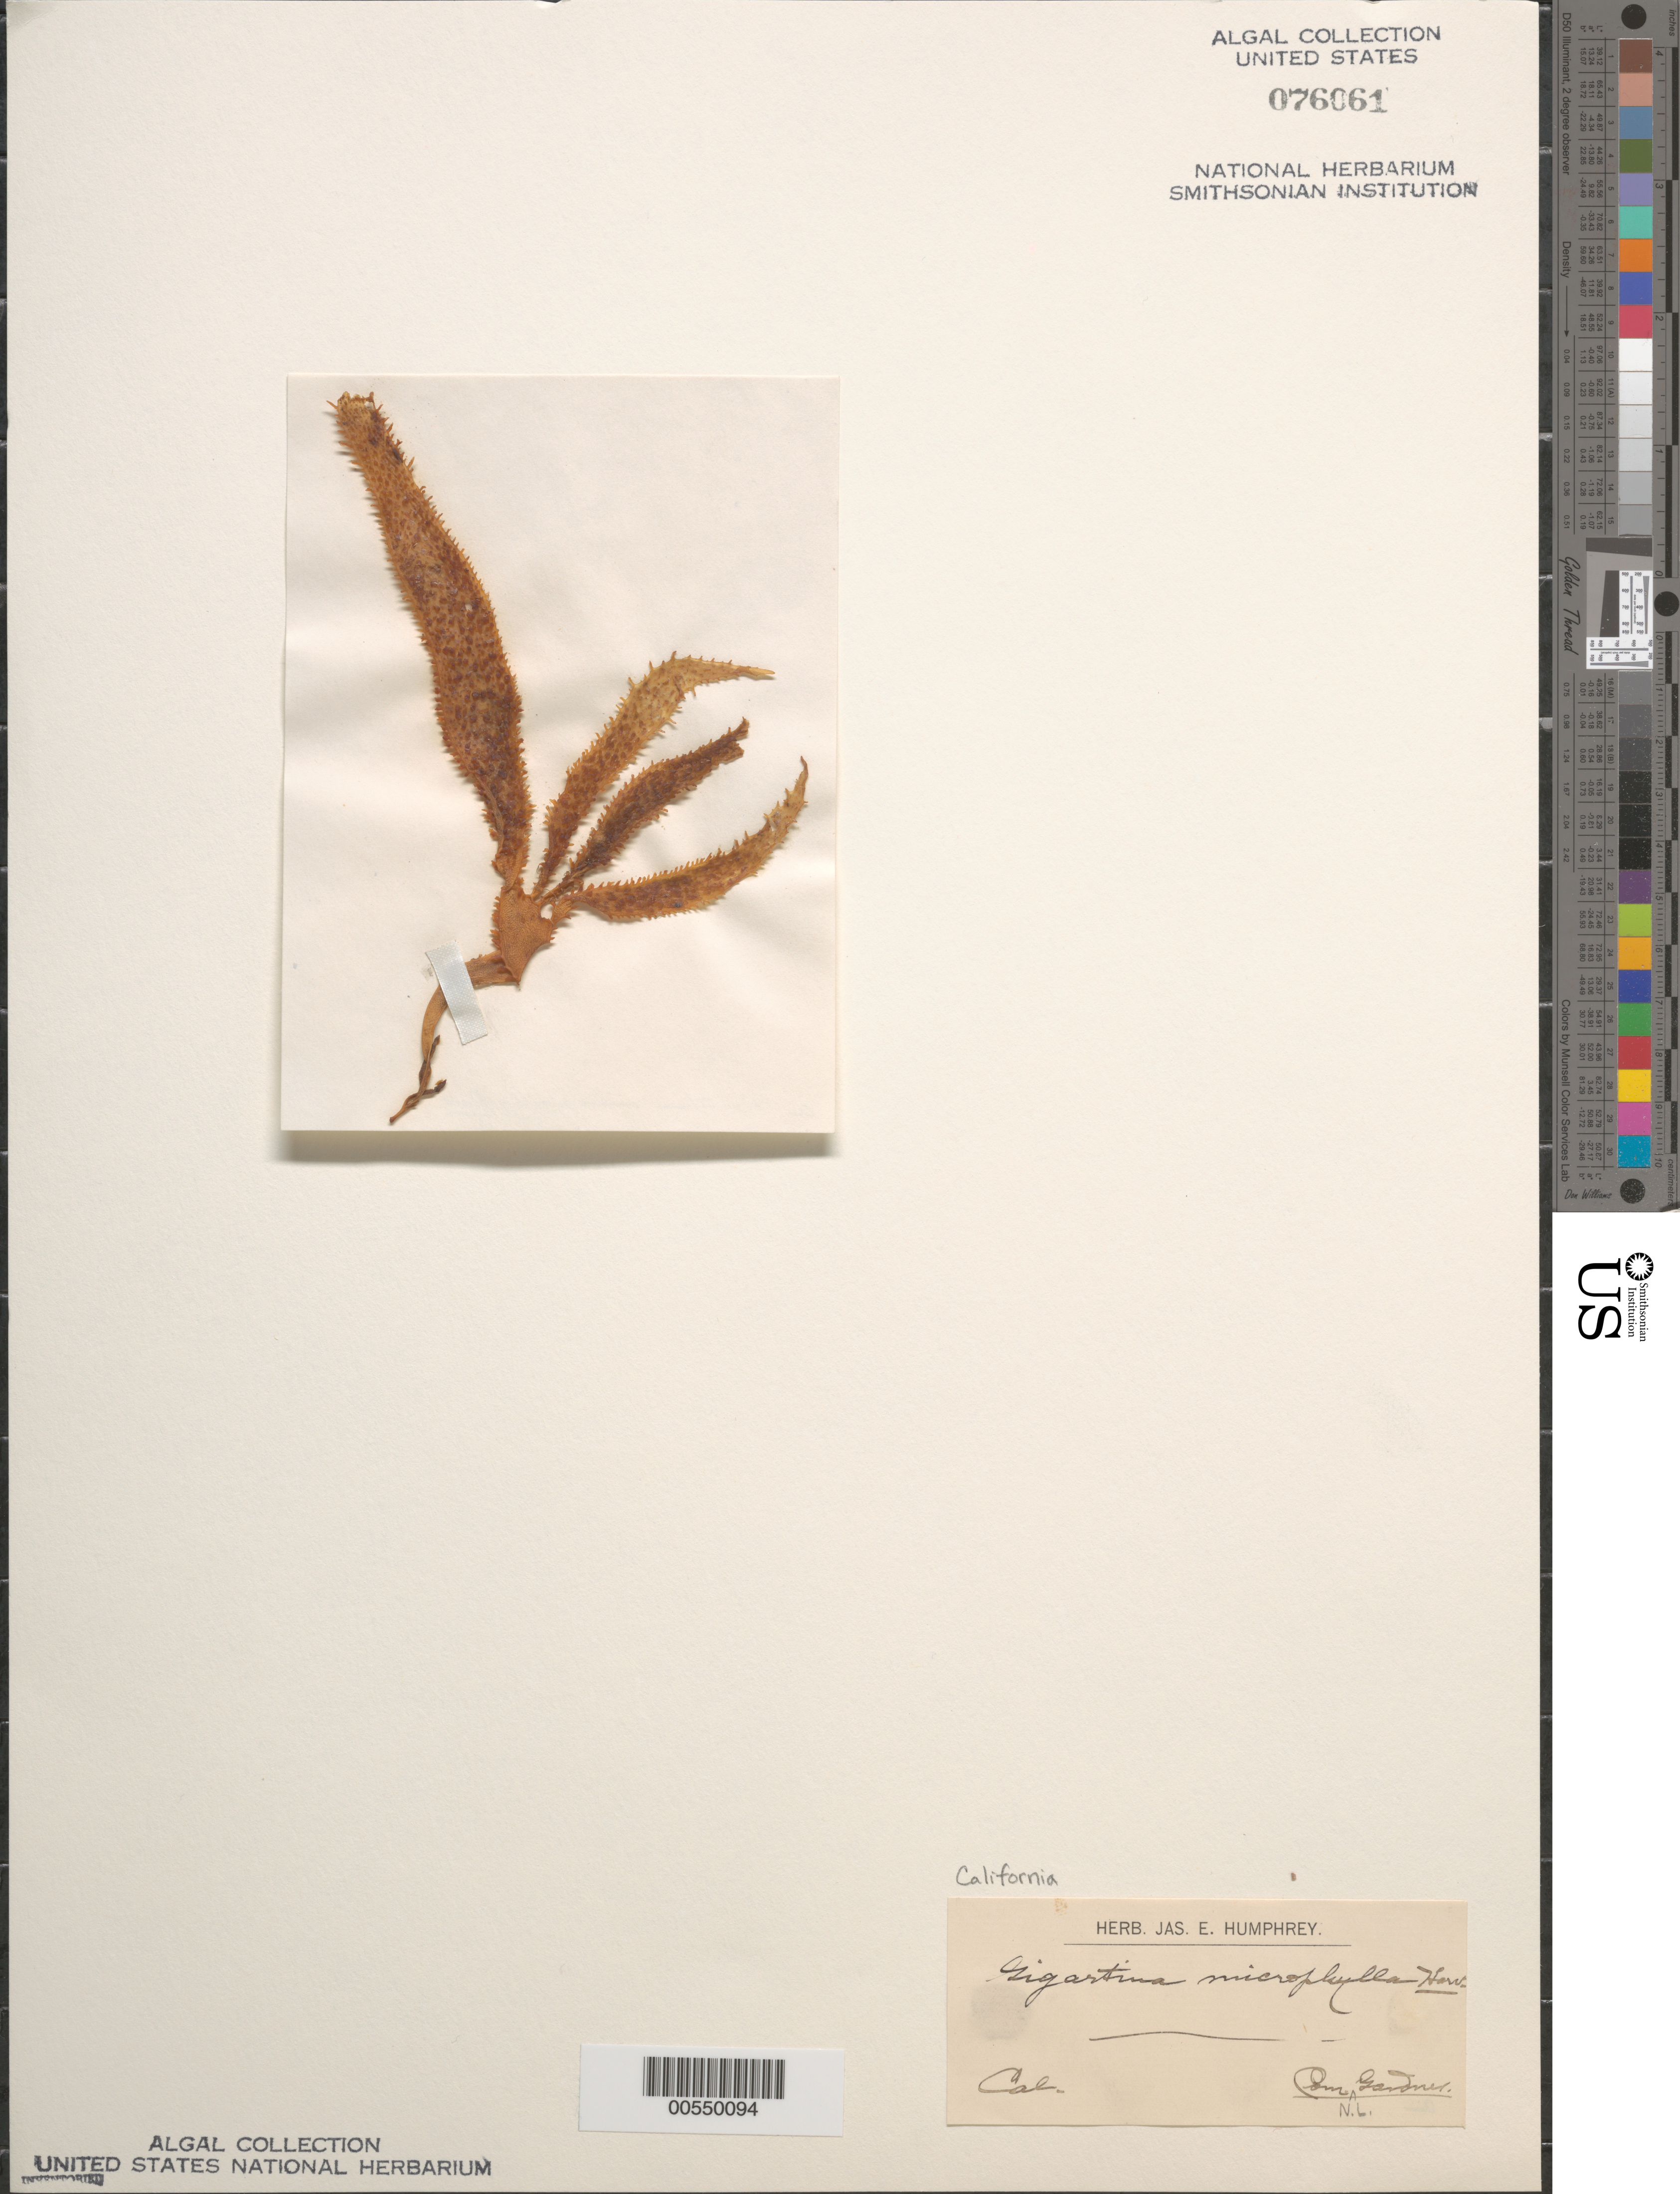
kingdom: Plantae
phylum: Rhodophyta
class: Florideophyceae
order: Gigartinales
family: Gigartinaceae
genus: Gigartina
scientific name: Gigartina microphylla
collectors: N. Gardner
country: United States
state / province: California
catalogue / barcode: US 76061